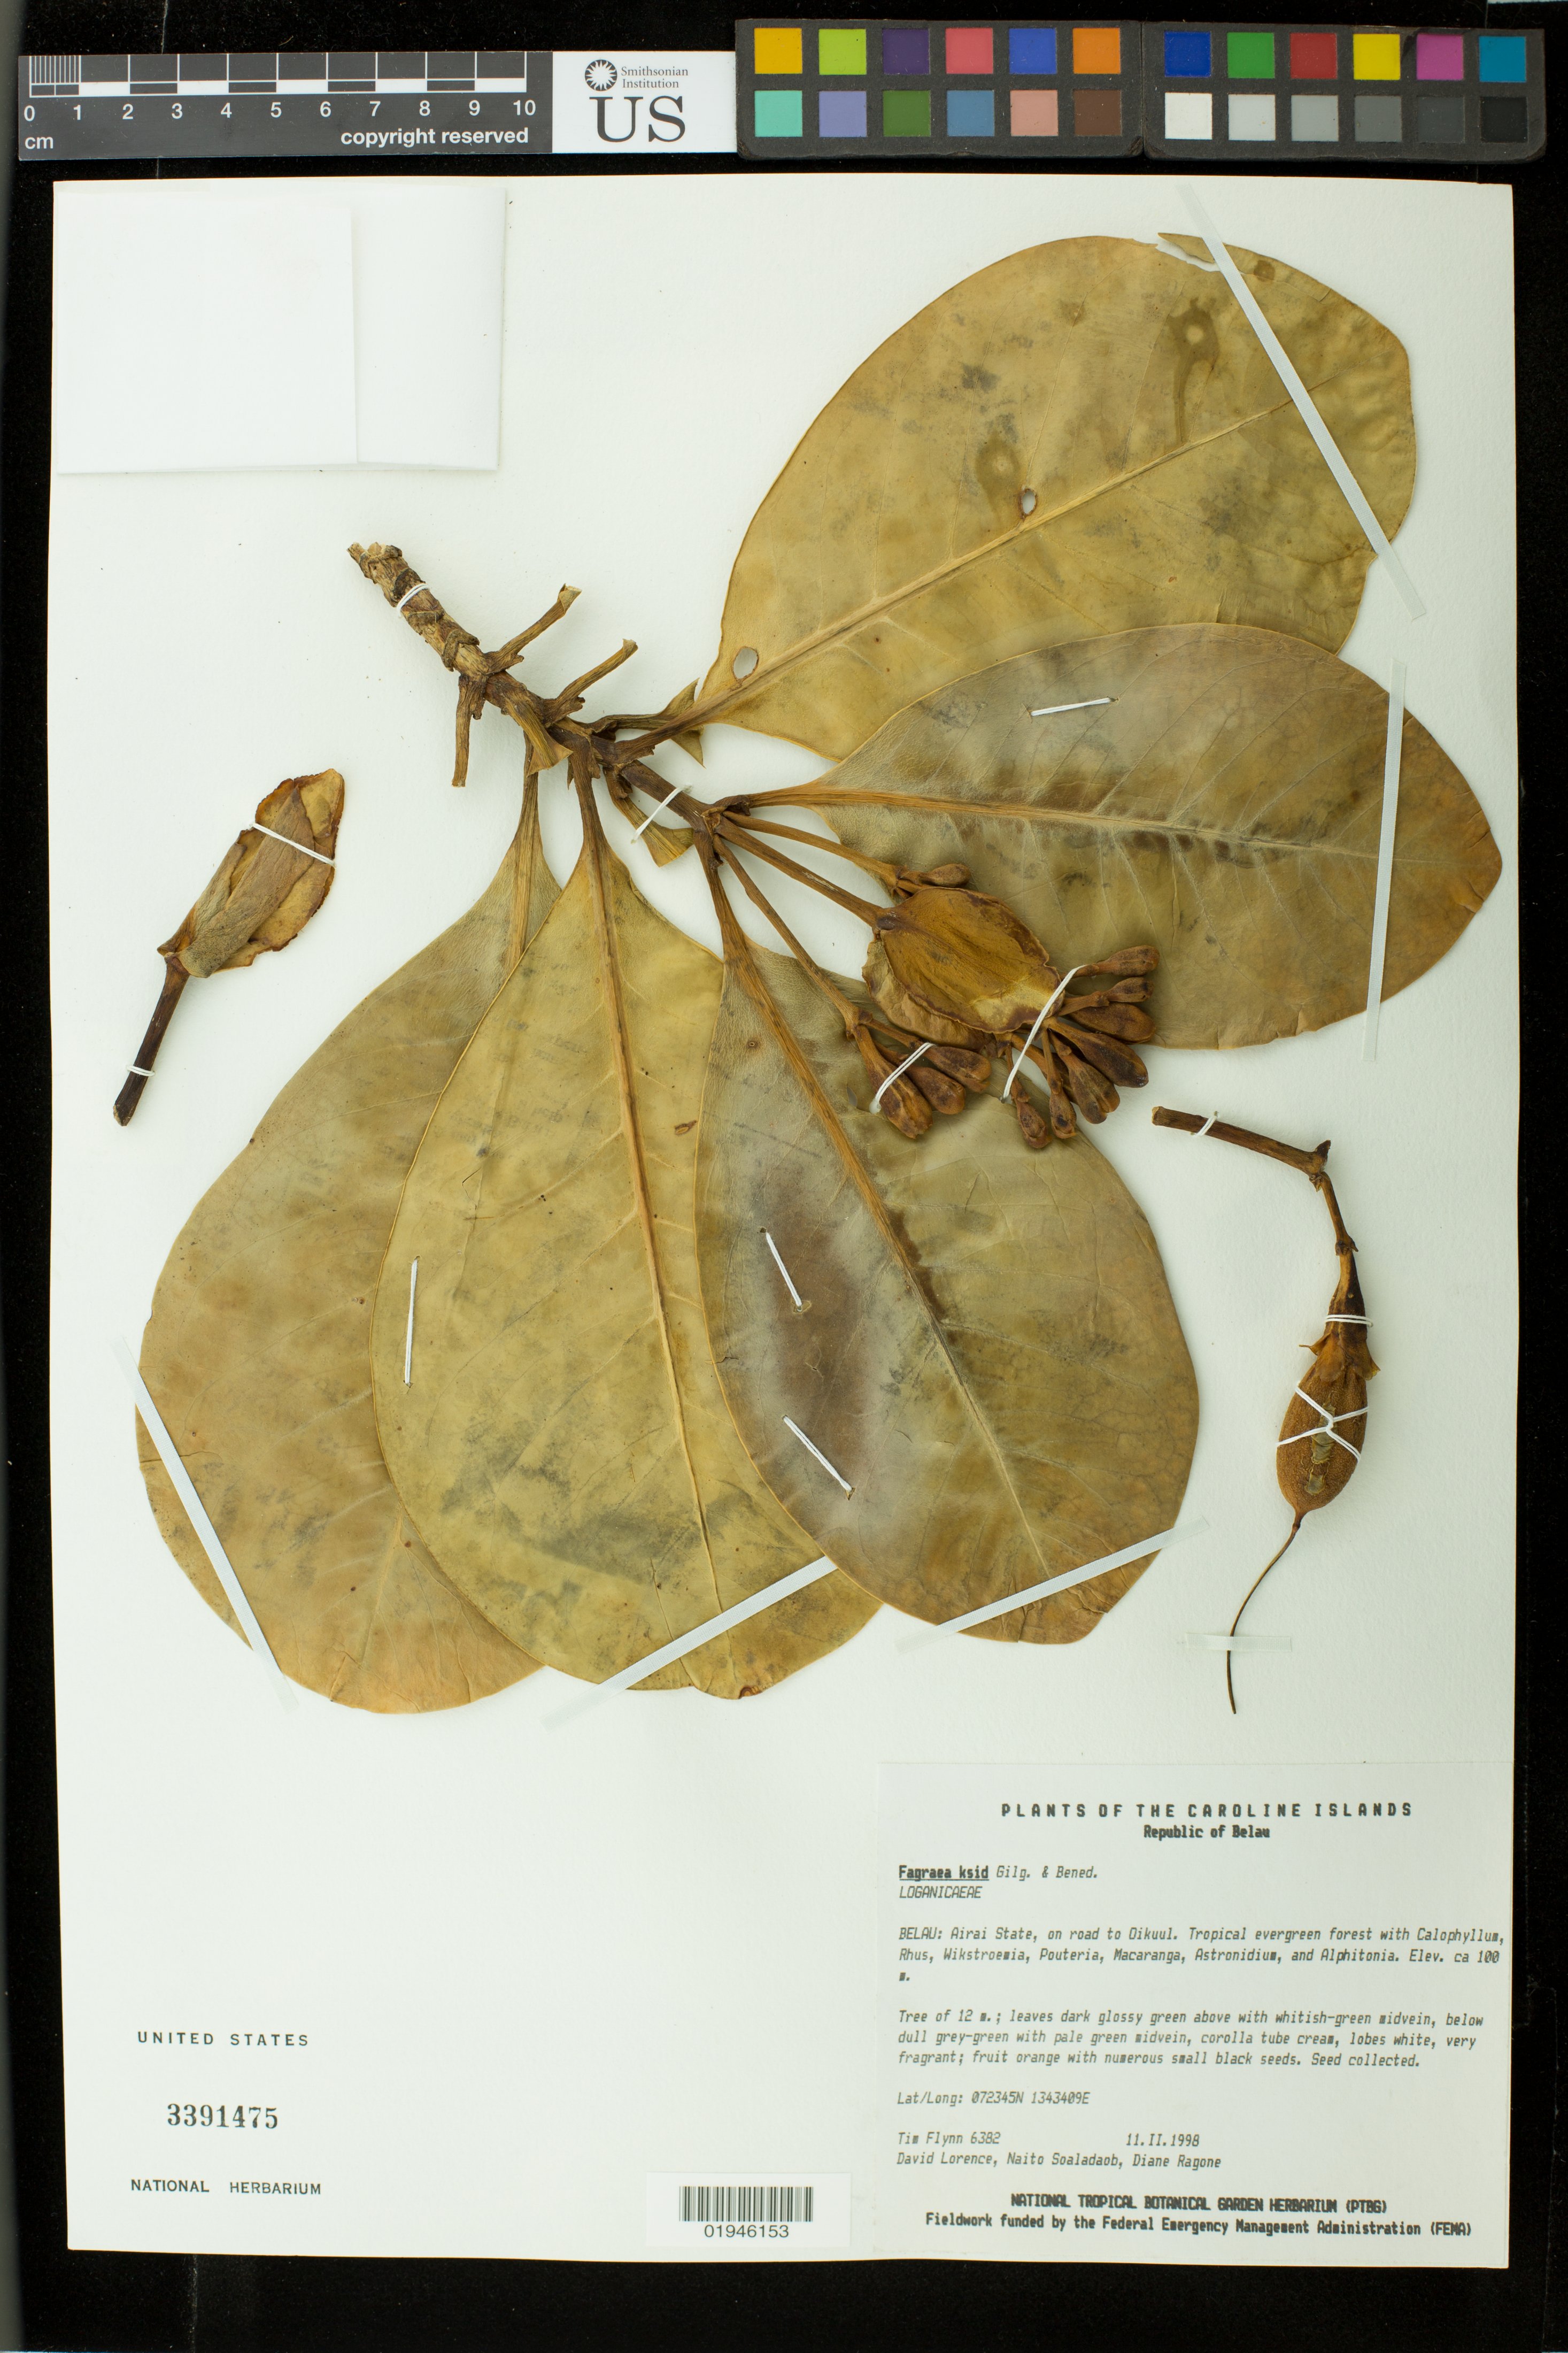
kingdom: Plantae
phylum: Tracheophyta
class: Magnoliopsida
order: Gentianales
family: Gentianaceae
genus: Fagraea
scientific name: Fagraea ksid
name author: Gilg & Benedict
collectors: T. W. Flynn, D. Lorence, N. Soaladaob & D. Tagone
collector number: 6382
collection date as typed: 11 Feb 1998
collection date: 1998-02-11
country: Palau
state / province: Airai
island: Babeldaob [Babelthuap]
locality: Airai state, road to Oikuul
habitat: Tropical evergreen forest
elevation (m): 100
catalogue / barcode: US 3391475